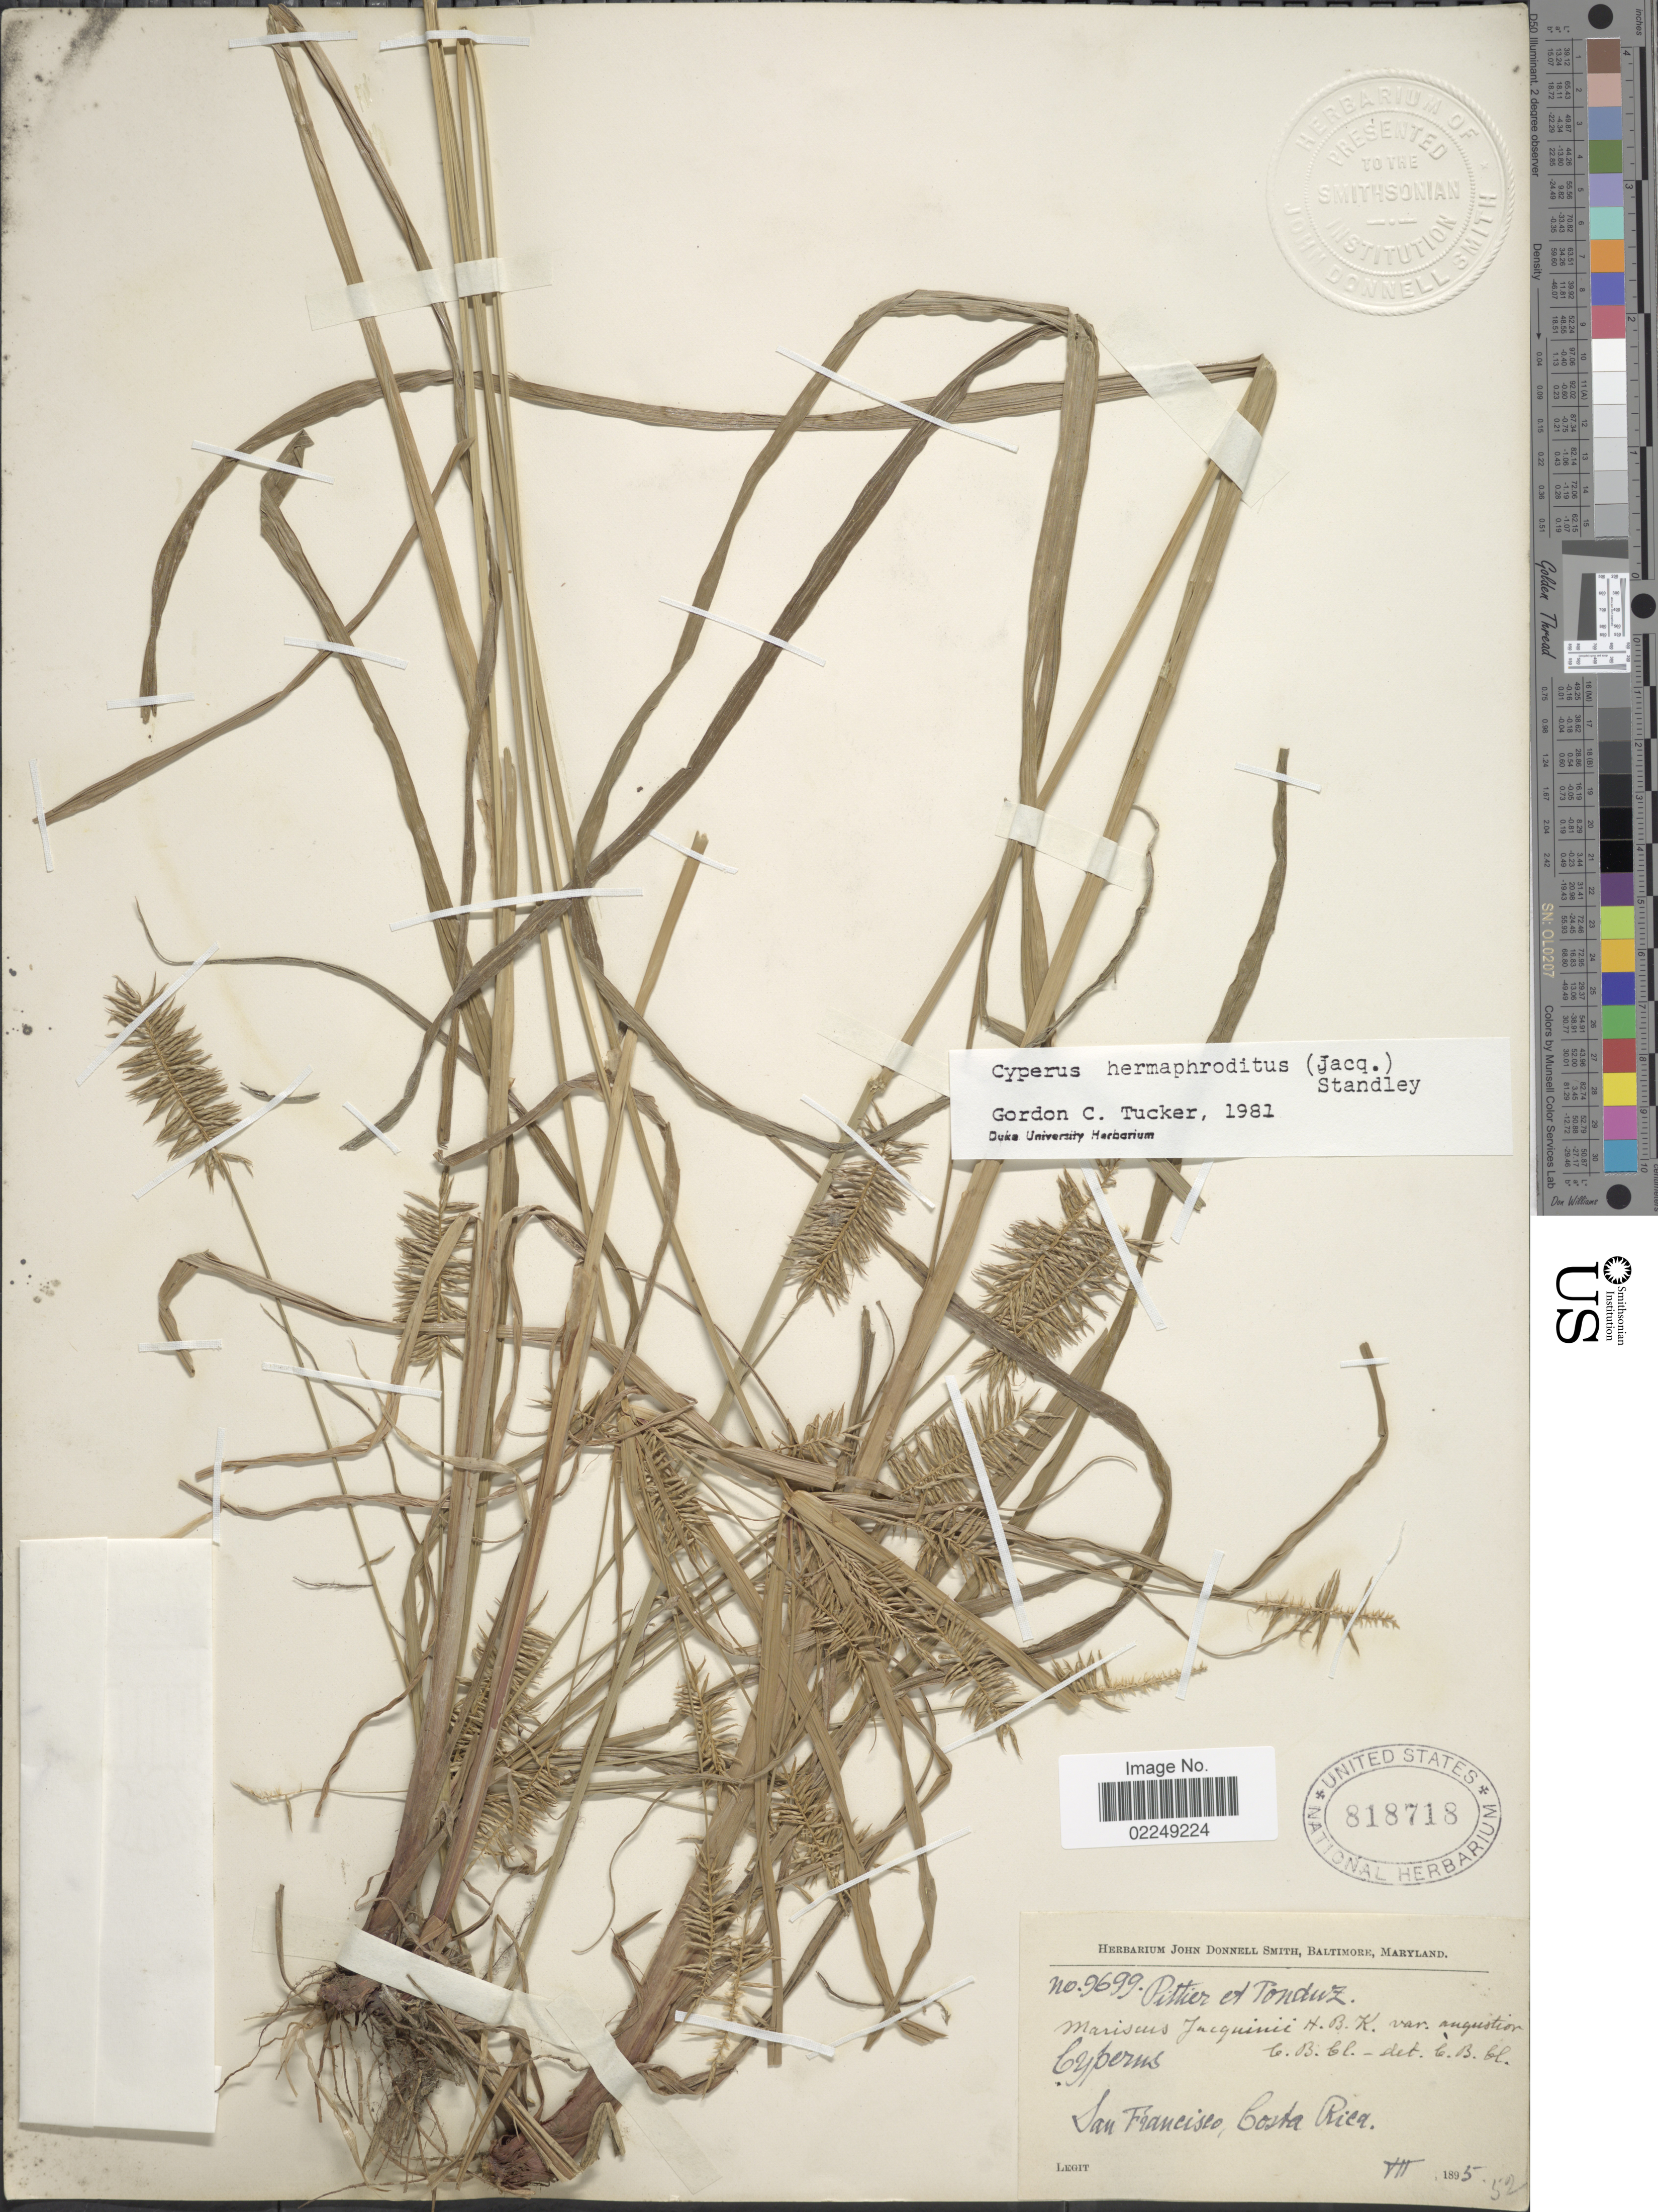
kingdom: Plantae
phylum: Tracheophyta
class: Liliopsida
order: Poales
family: Cyperaceae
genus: Cyperus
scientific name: Cyperus hermaphroditus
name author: (Jacq.) Standl.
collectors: H. F. Pittier & A. Tonduz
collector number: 9699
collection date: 1895-07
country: Costa Rica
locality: San Francisco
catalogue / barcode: US 818718